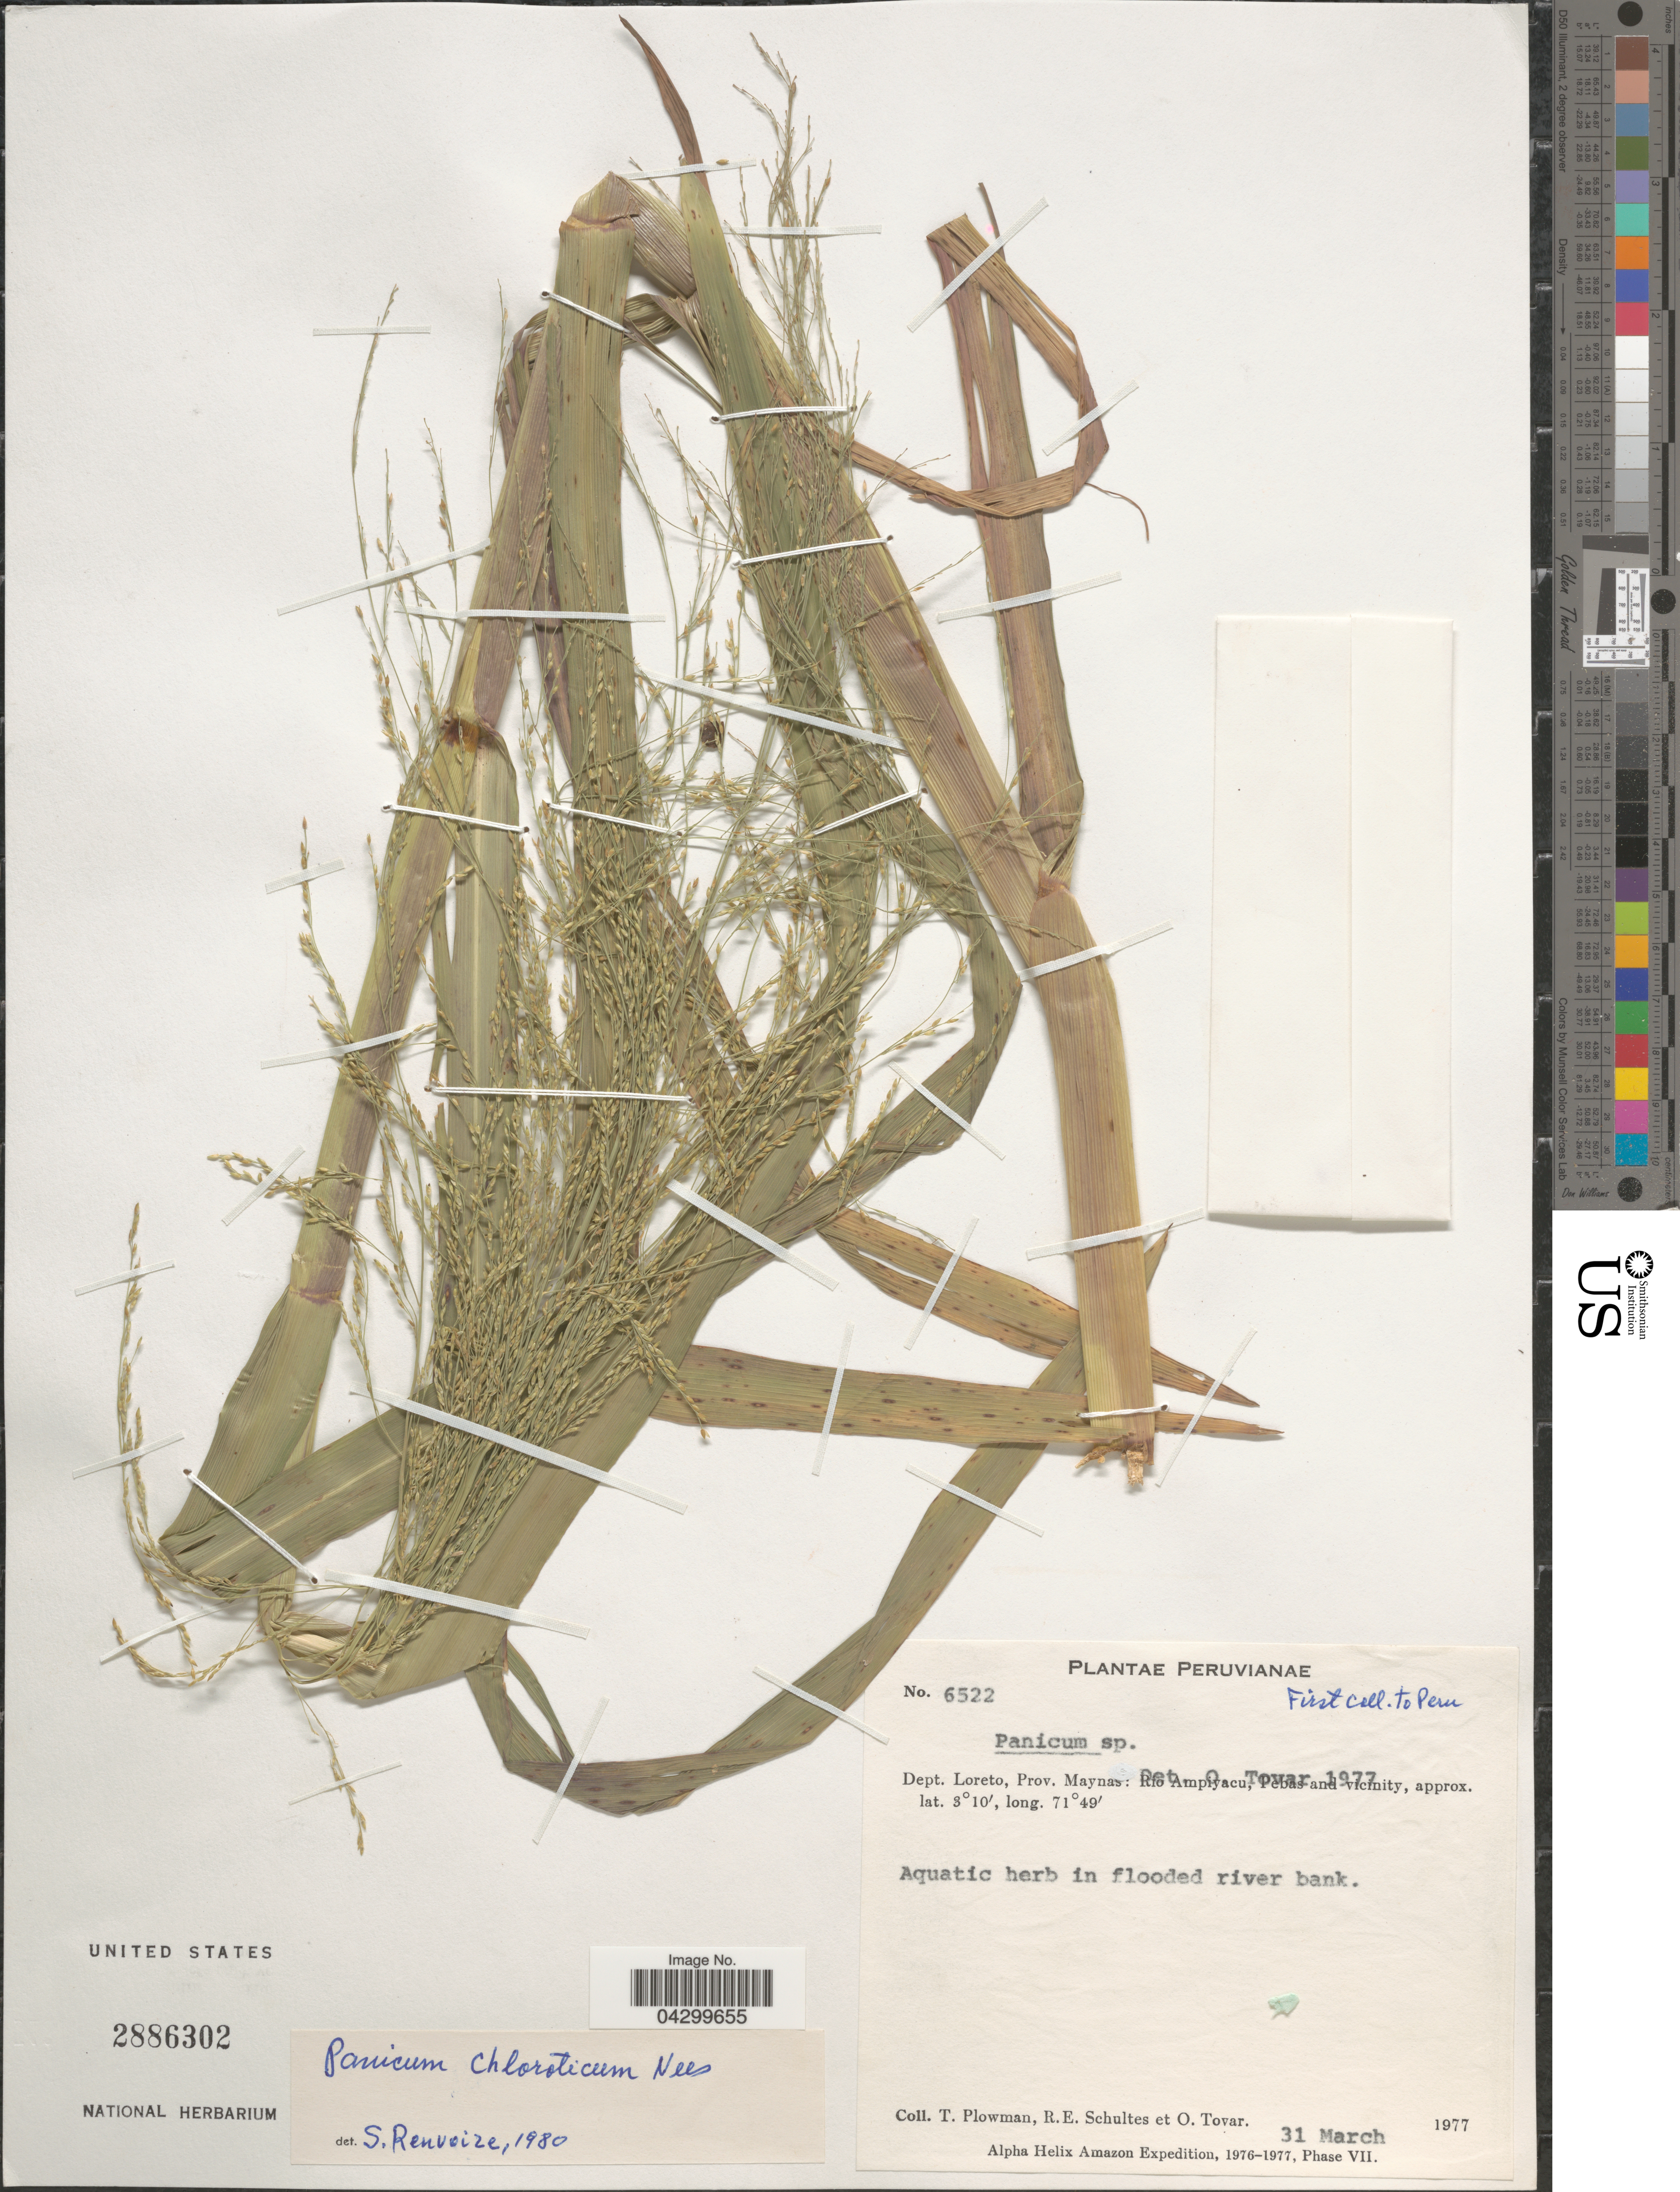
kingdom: Plantae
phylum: Tracheophyta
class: Liliopsida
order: Poales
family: Poaceae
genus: Panicum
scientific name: Panicum dichotomiflorum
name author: Michx.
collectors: T. Plowman, R. E. Schultes & Ó. Tovar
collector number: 6522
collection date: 1977-03-31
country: Peru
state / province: Loreto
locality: Prov. Maynas: Río Ampiyacu, Tebas and vicinity. Aquatic herb in flooded river bank. Alpha Helix Amazon Expedition, 1976-1977, Phase VII.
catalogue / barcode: US 2886302